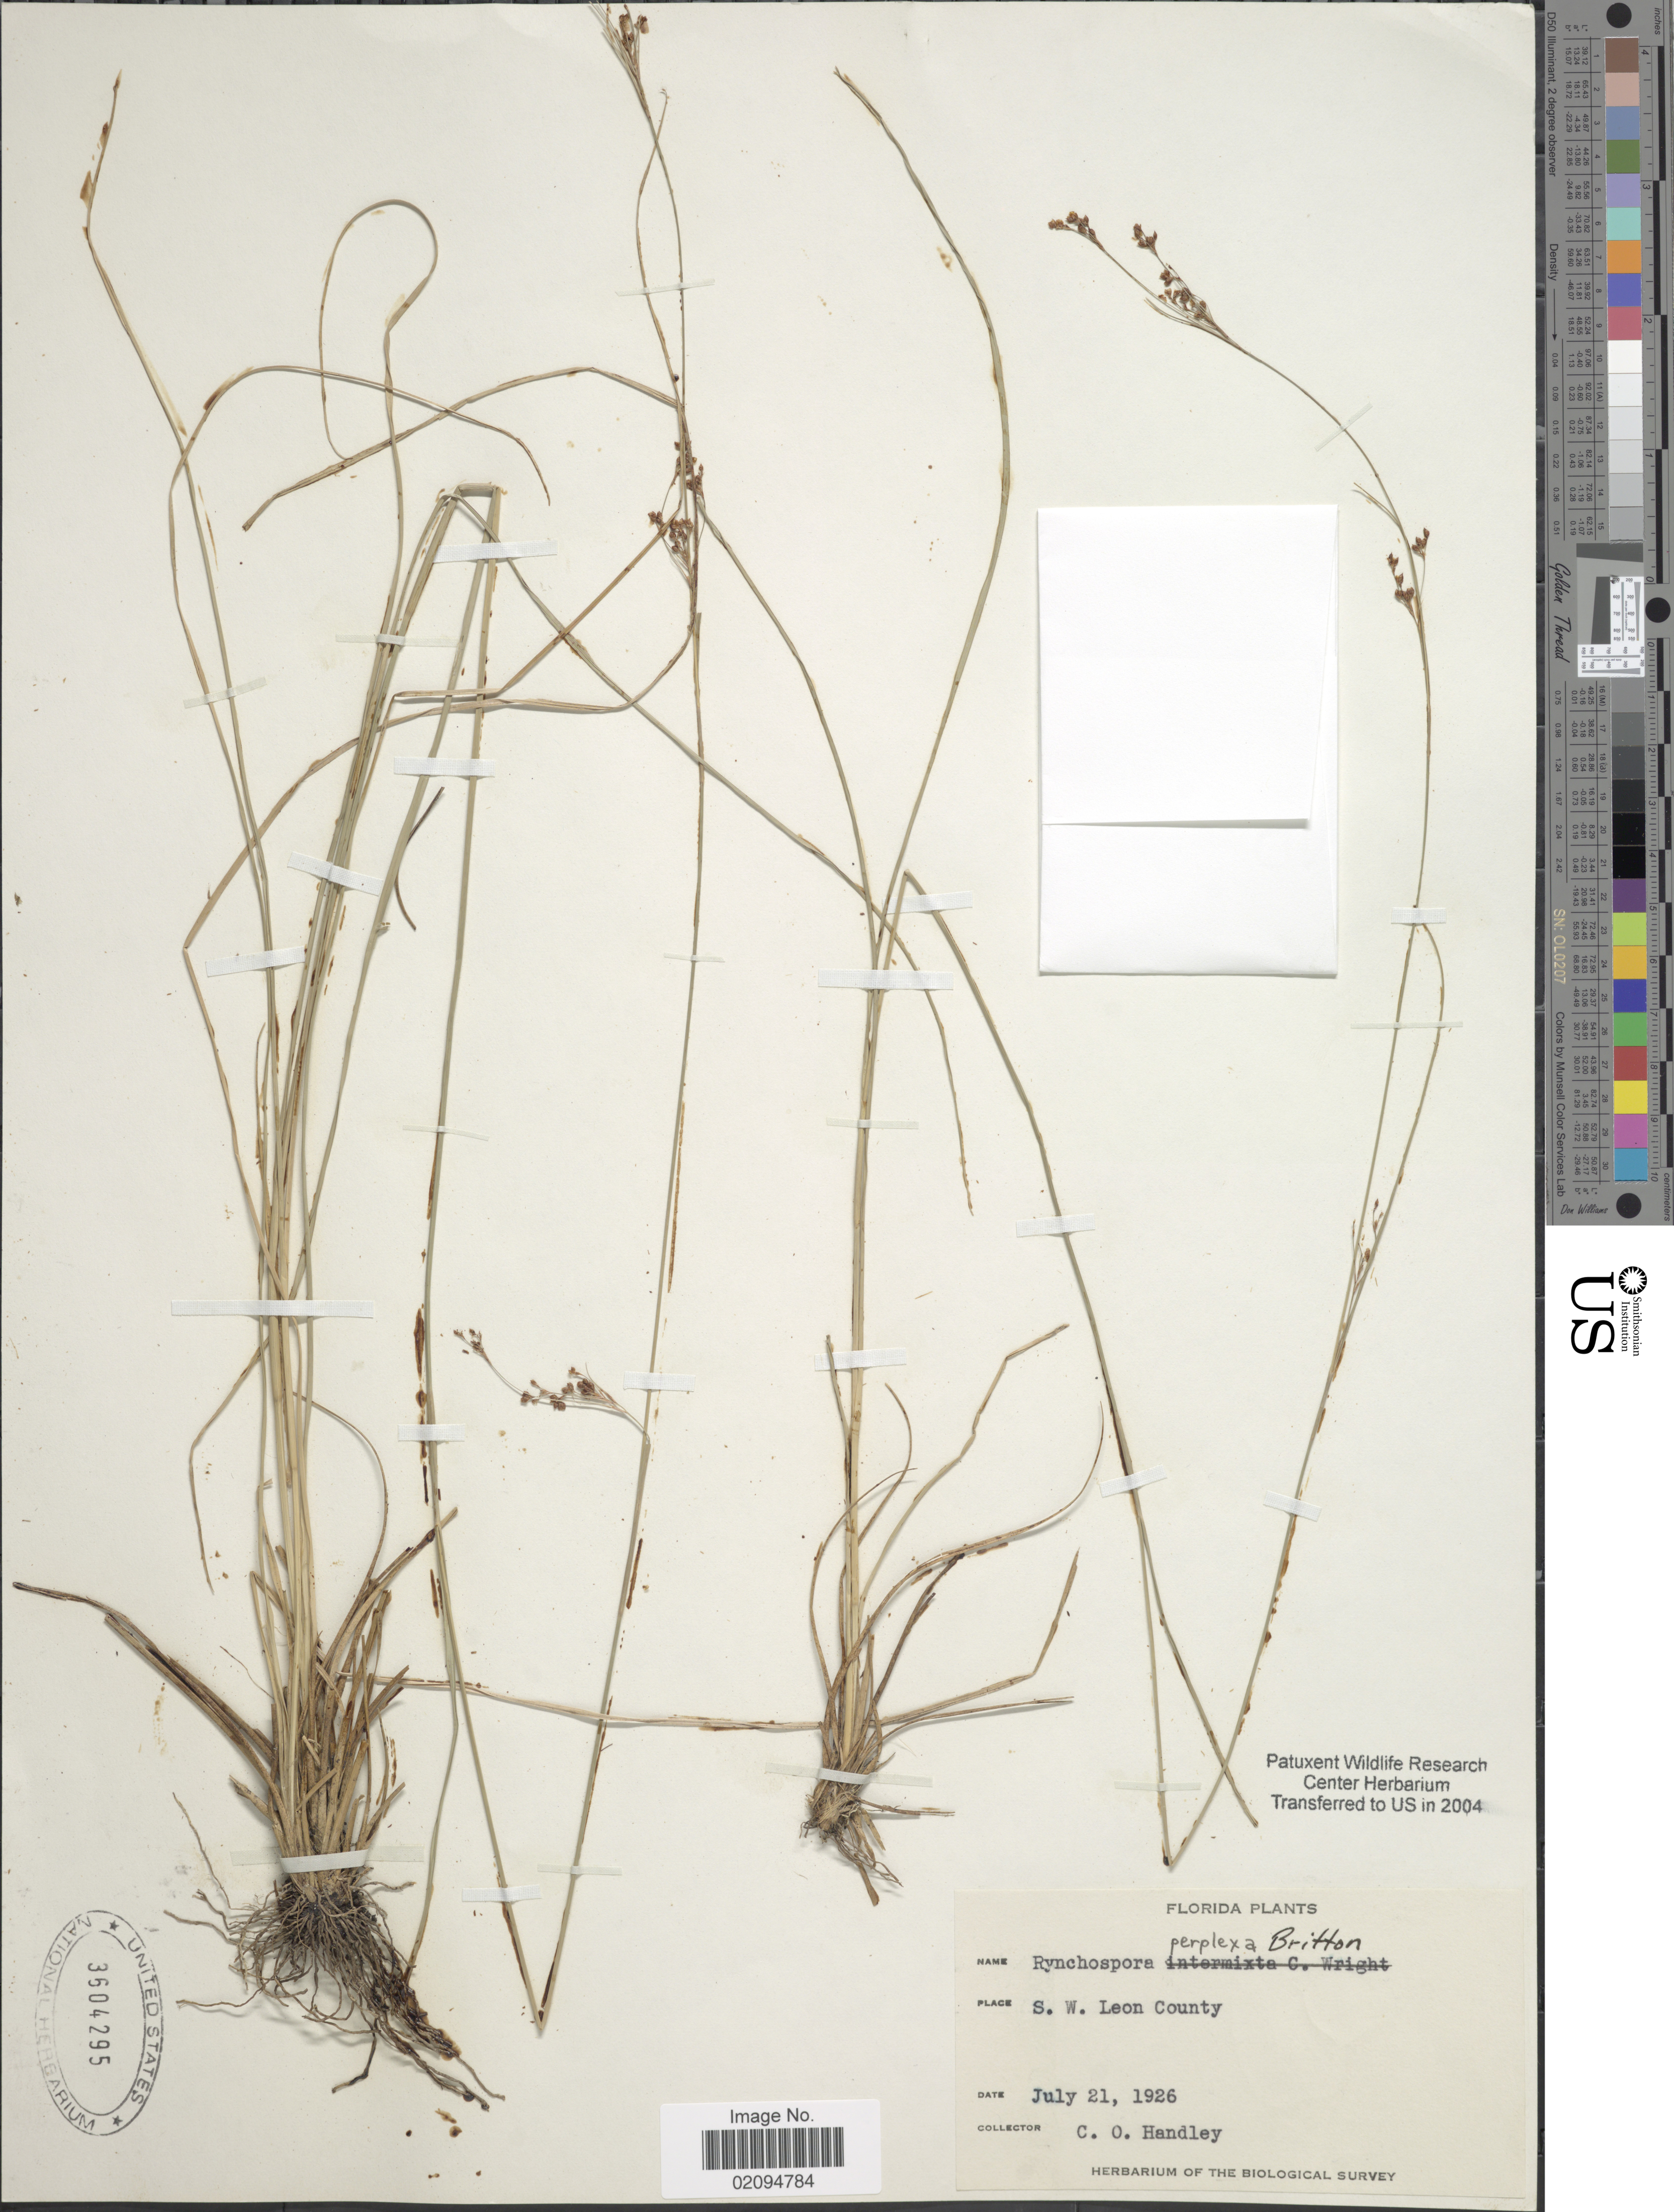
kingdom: Plantae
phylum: Tracheophyta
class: Liliopsida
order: Poales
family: Cyperaceae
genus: Rhynchospora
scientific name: Rhynchospora perplexa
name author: Britton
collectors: C. O. Handley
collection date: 1926-07-21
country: United States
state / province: Florida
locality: S. W. Leon County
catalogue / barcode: US 3604295